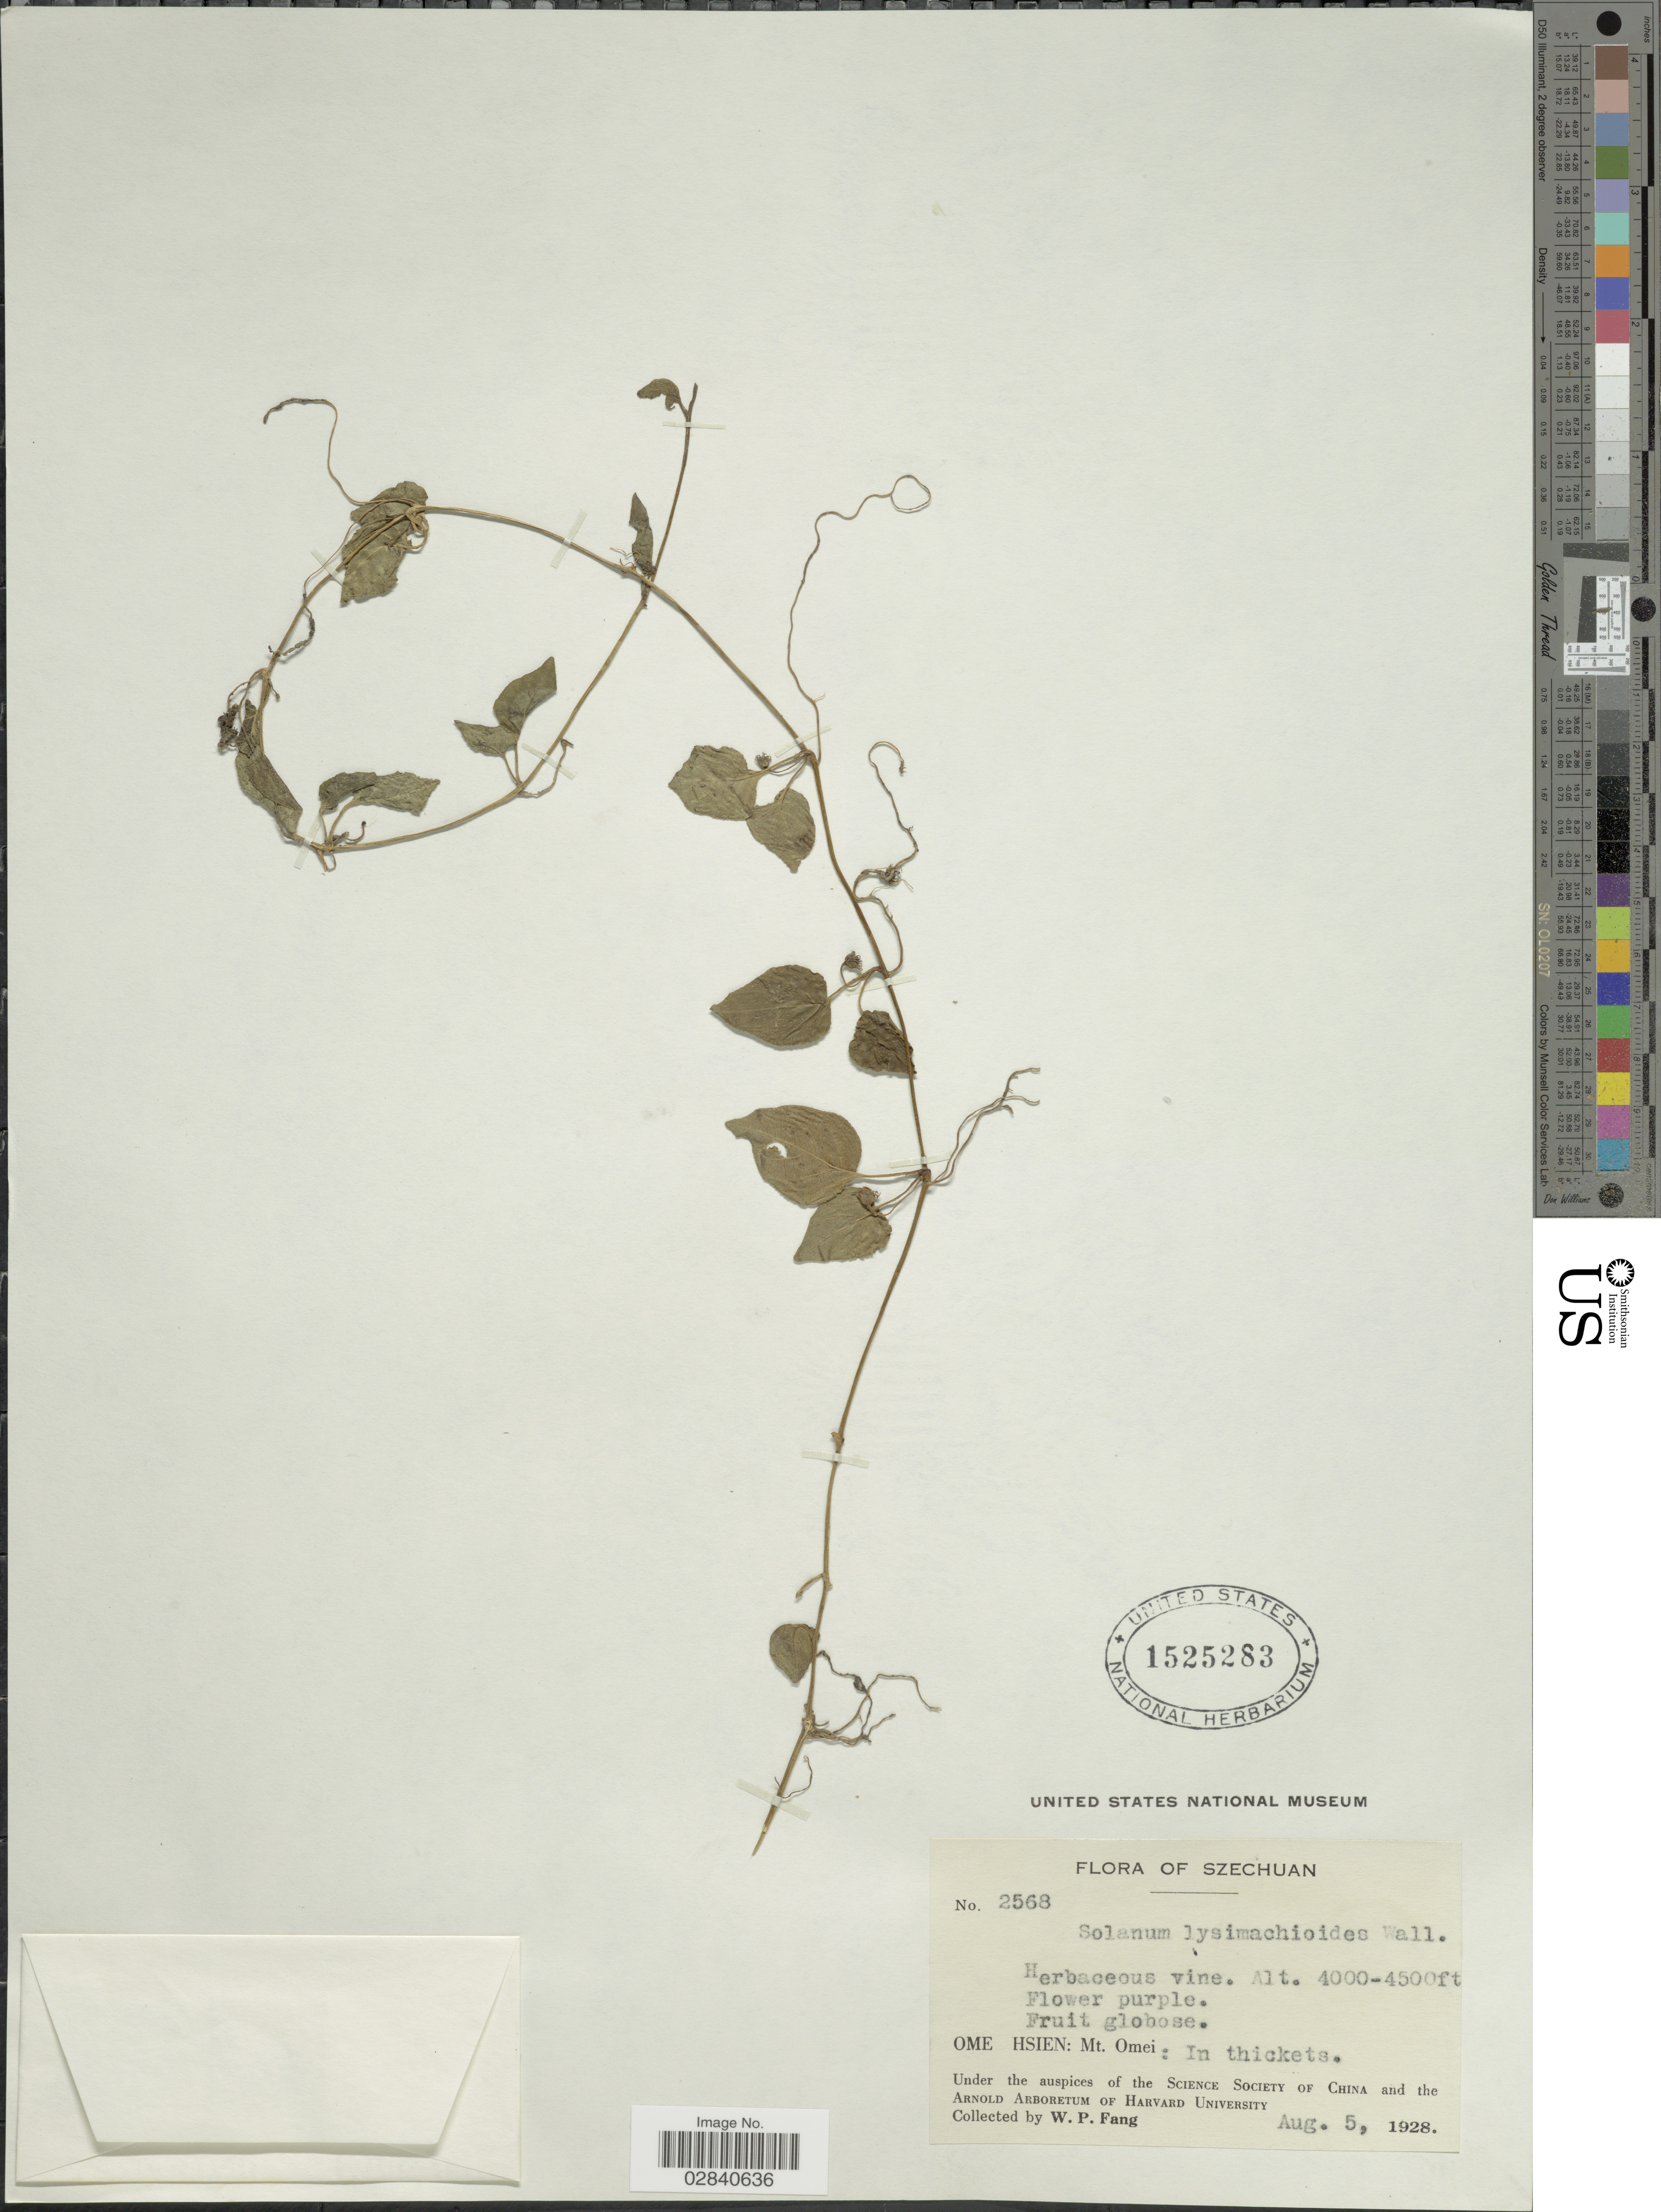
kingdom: Plantae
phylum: Tracheophyta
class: Magnoliopsida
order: Solanales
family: Solanaceae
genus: Lycianthes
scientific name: Lycianthes lysimachioides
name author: (Wall.) Bitter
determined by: Knapp, S. D.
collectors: W. P. Fang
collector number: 2568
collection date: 1928-08-05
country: China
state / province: Sichuan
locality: Szechuan. Omei Hsien: Mt. Omei: In thickets.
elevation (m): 1219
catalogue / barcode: US 1525283